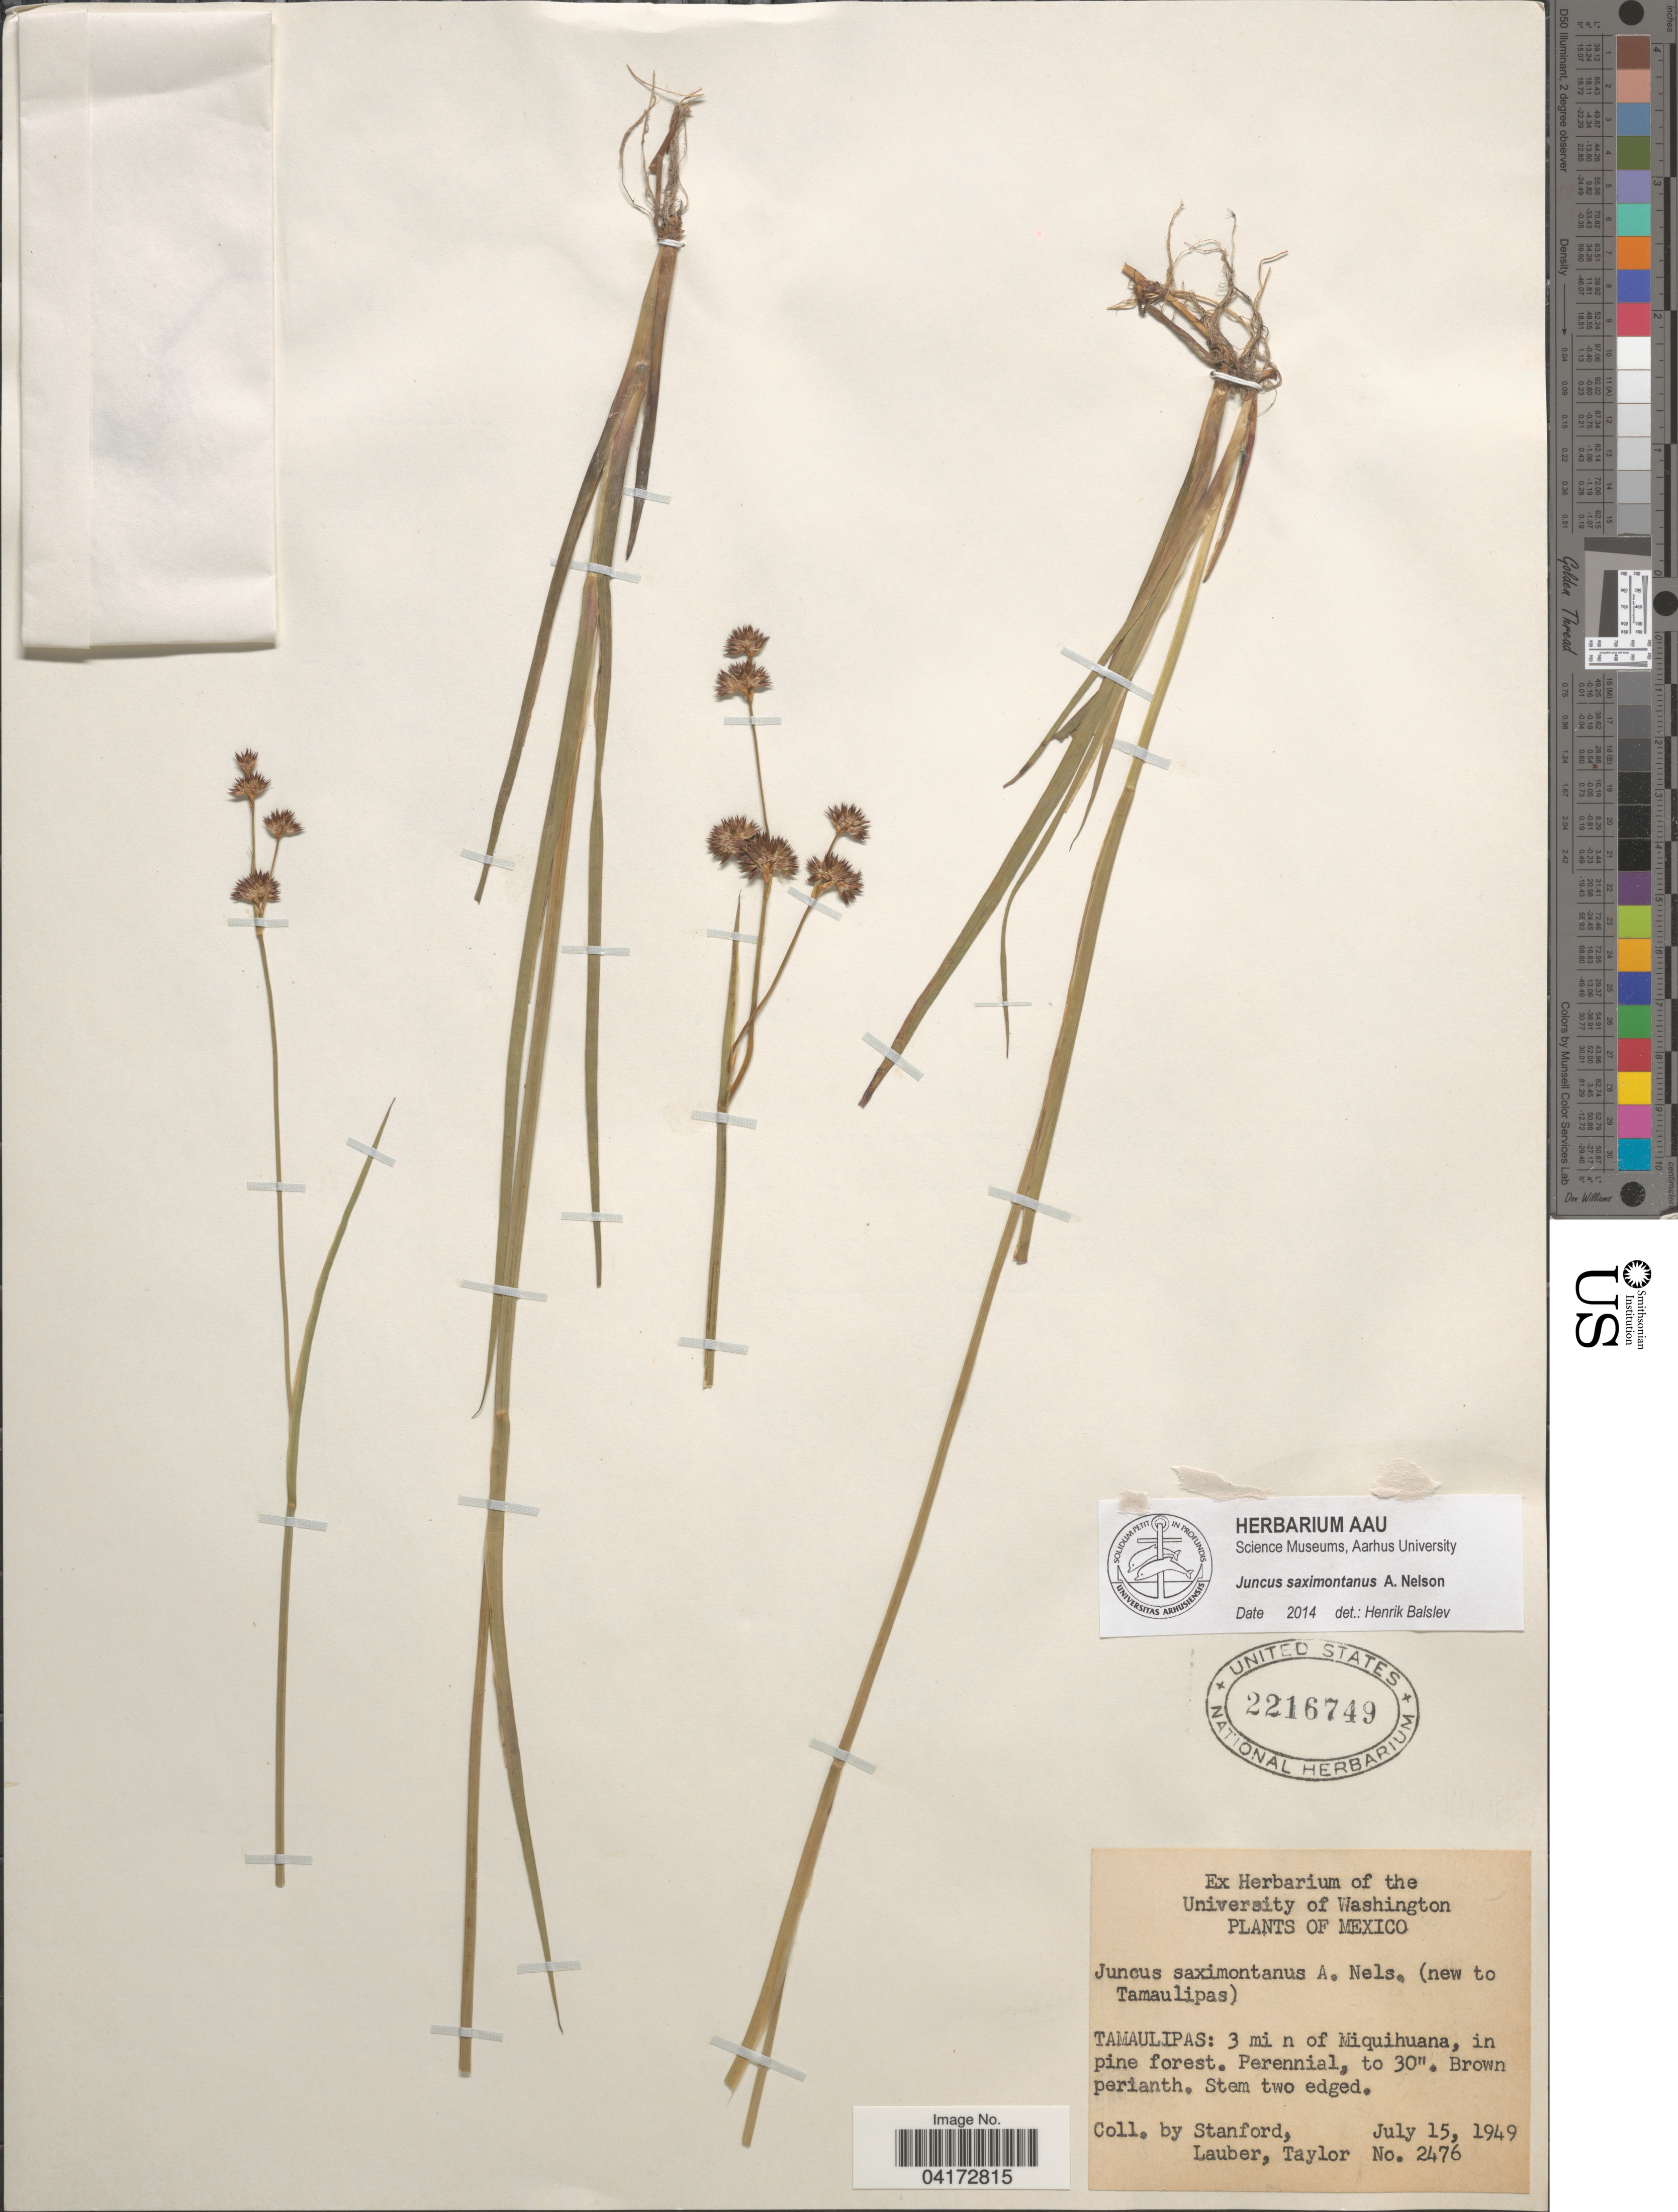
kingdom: Plantae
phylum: Tracheophyta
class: Liliopsida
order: Poales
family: Juncaceae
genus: Juncus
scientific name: Juncus saximontanus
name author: A. Nelson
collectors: -. Stanford, Lauber, -- & -- Taylor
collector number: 2476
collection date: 1949-07-15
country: Mexico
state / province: Tamaulipas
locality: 3 mi n of Miquihuana.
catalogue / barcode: US 2216749